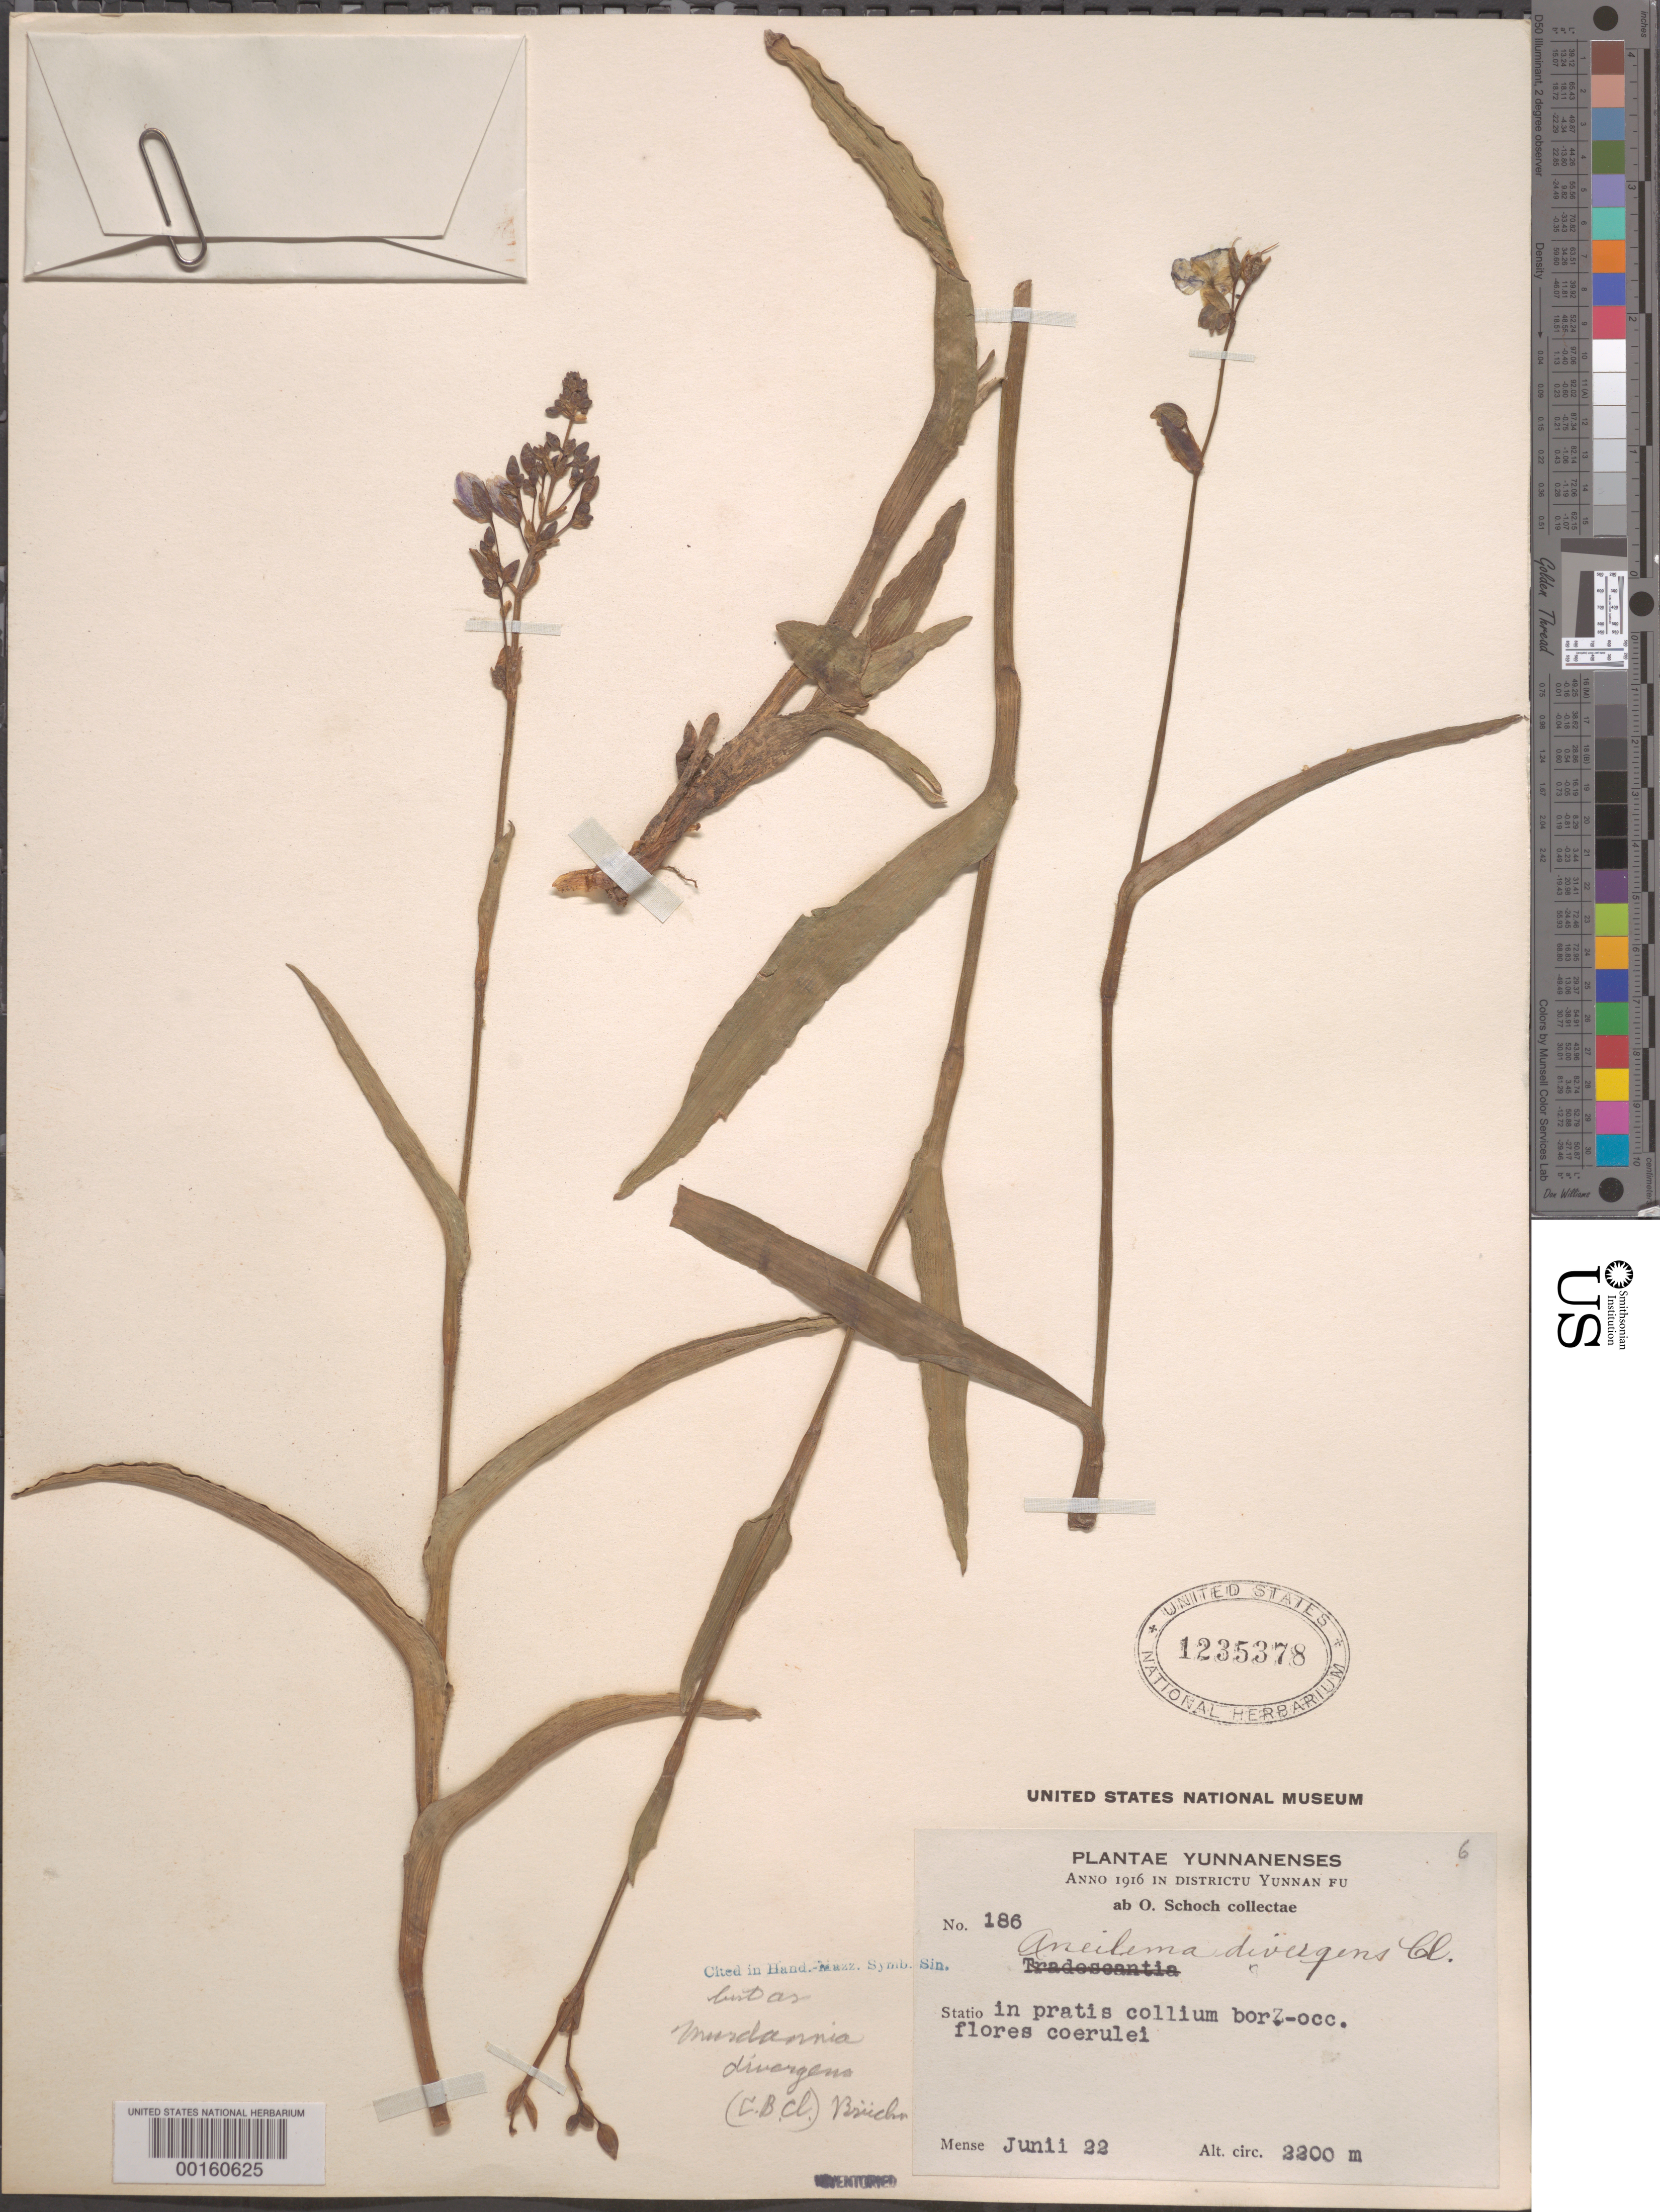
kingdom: Plantae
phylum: Tracheophyta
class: Liliopsida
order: Commelinales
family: Commelinaceae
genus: Murdannia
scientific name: Murdannia divergens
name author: (C.B. Clarke) G. Brückn.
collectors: O. Schoch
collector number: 186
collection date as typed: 22 Jul 1916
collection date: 1916-07-22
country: China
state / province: Yunnan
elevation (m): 2200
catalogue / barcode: US 1235378